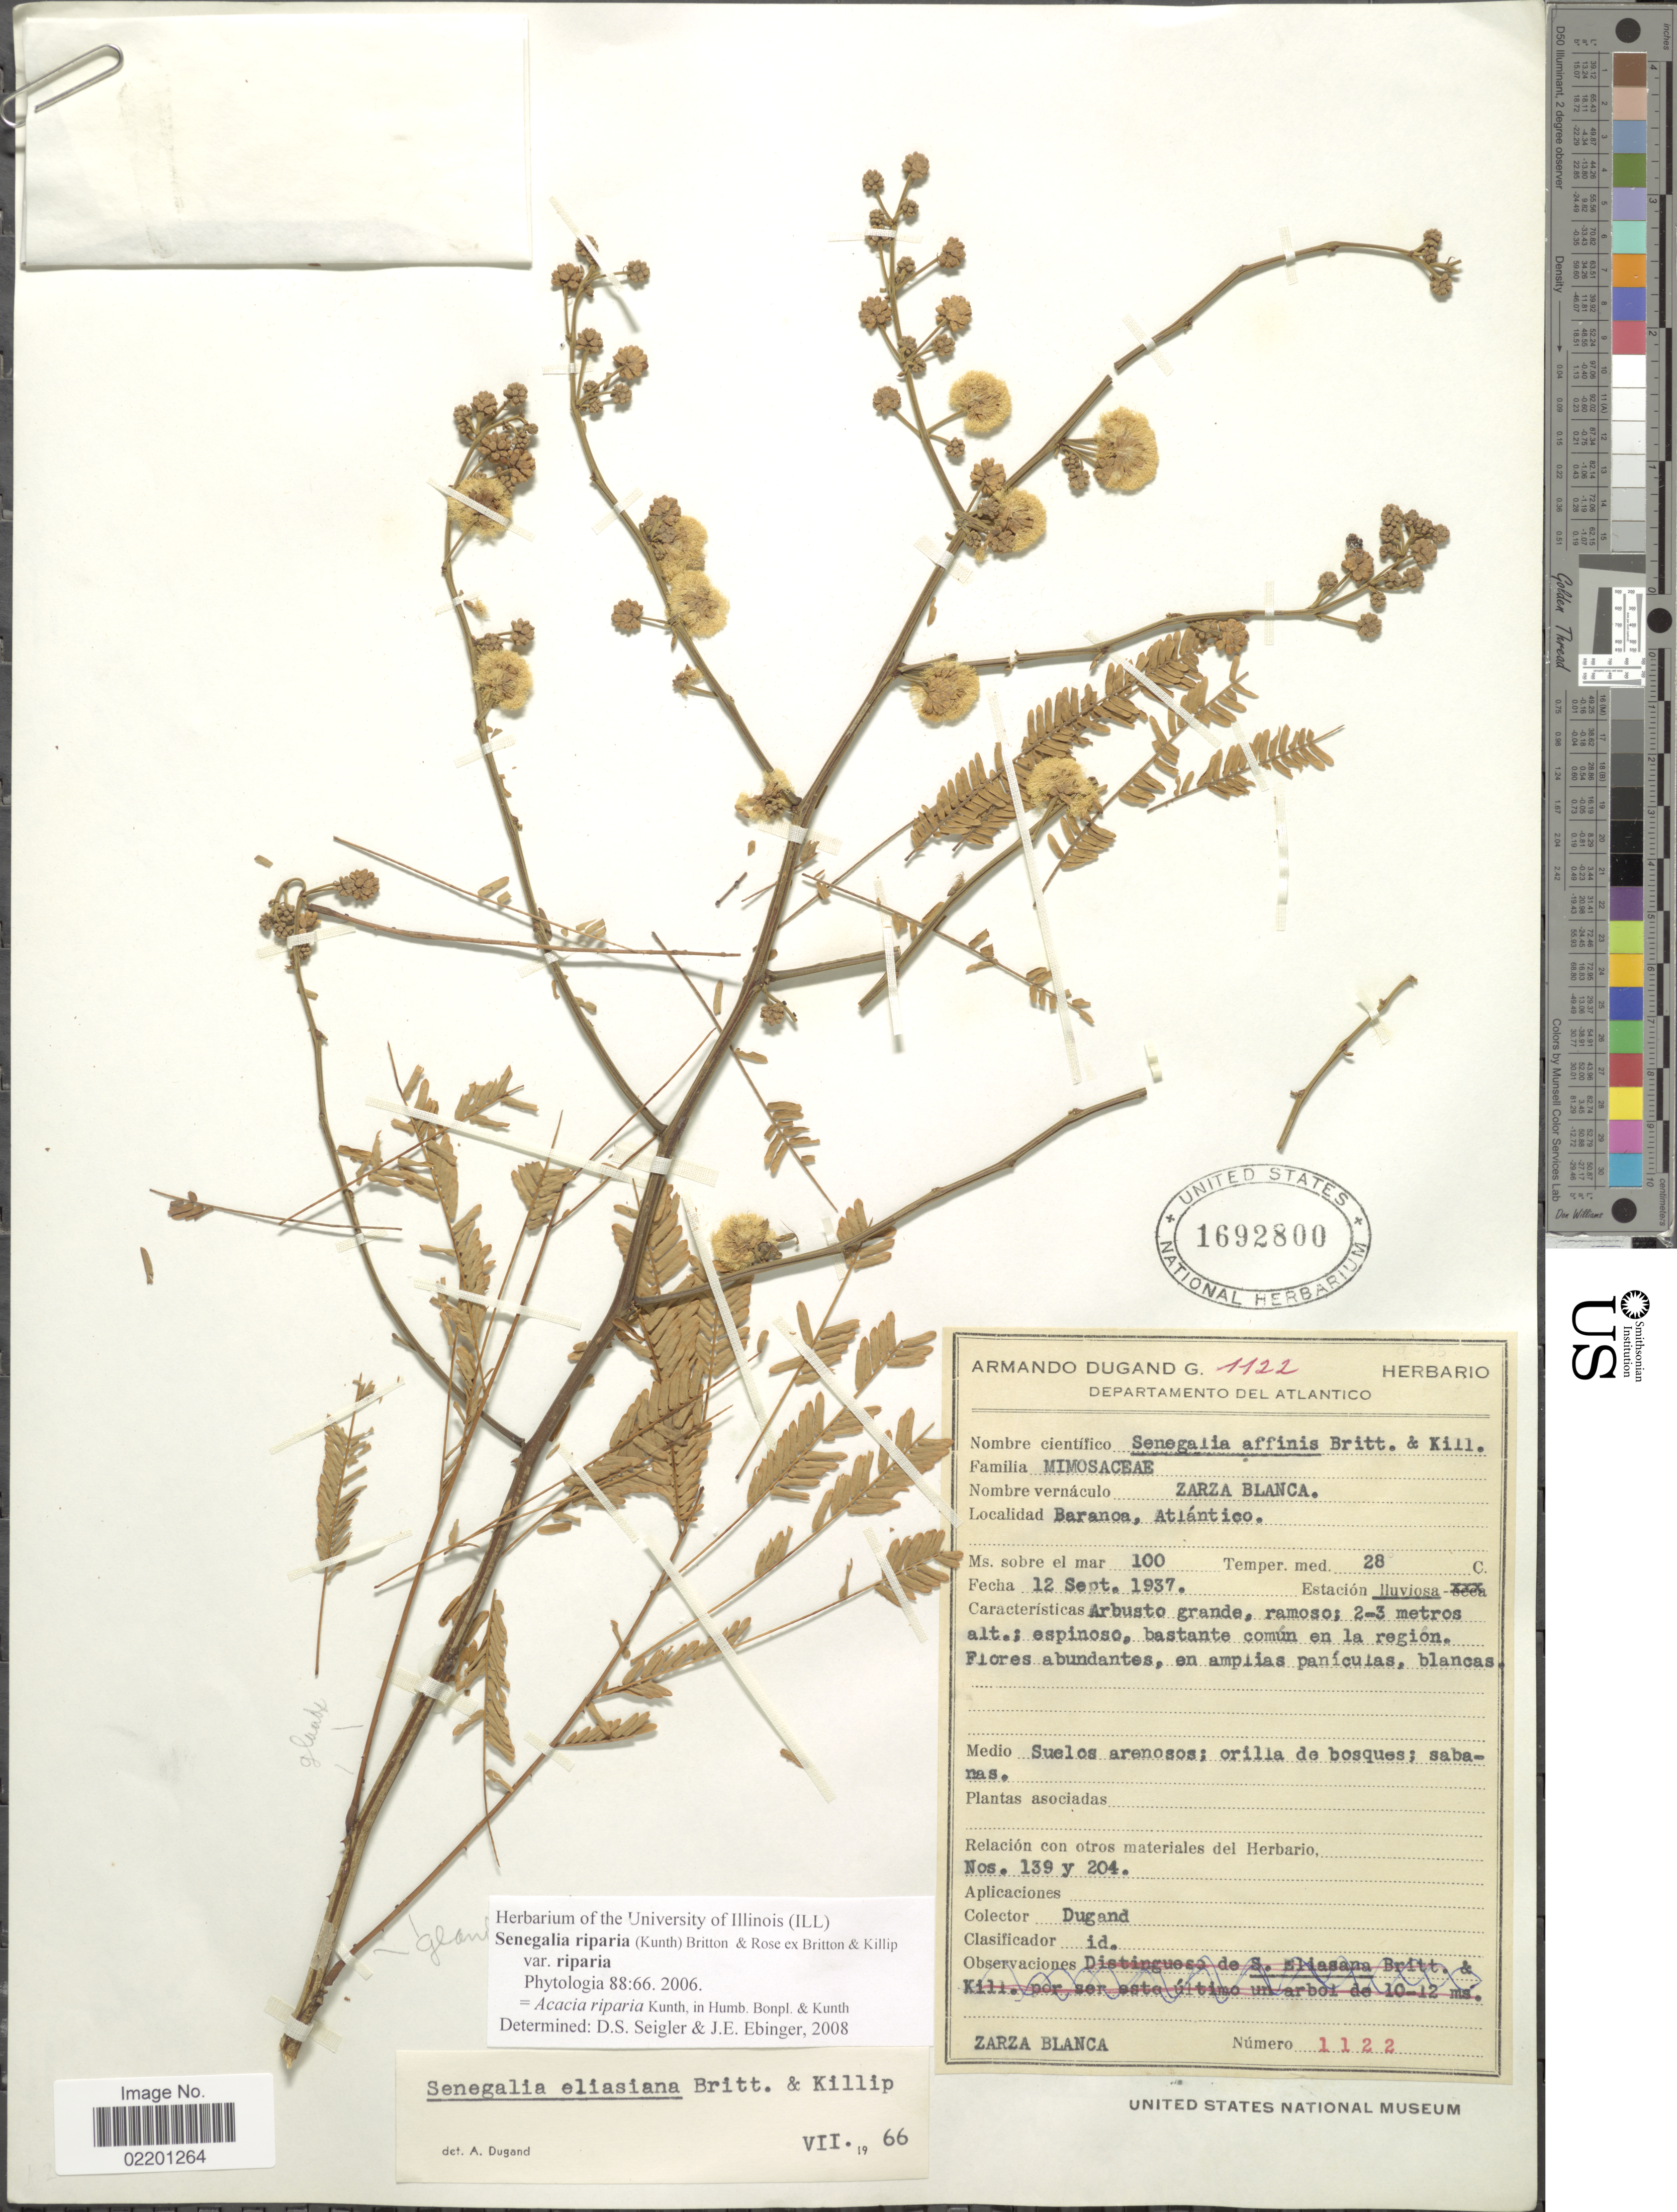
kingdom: Plantae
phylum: Tracheophyta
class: Magnoliopsida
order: Fabales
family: Fabaceae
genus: Senegalia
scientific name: Senegalia riparia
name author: (Kunth) Britton & Rose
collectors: A. Dugand G.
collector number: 1122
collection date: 1937-09-12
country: Colombia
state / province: Atlántico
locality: Barranca, Atlantico, Departamento del Atlantico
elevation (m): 100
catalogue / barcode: US 1692800